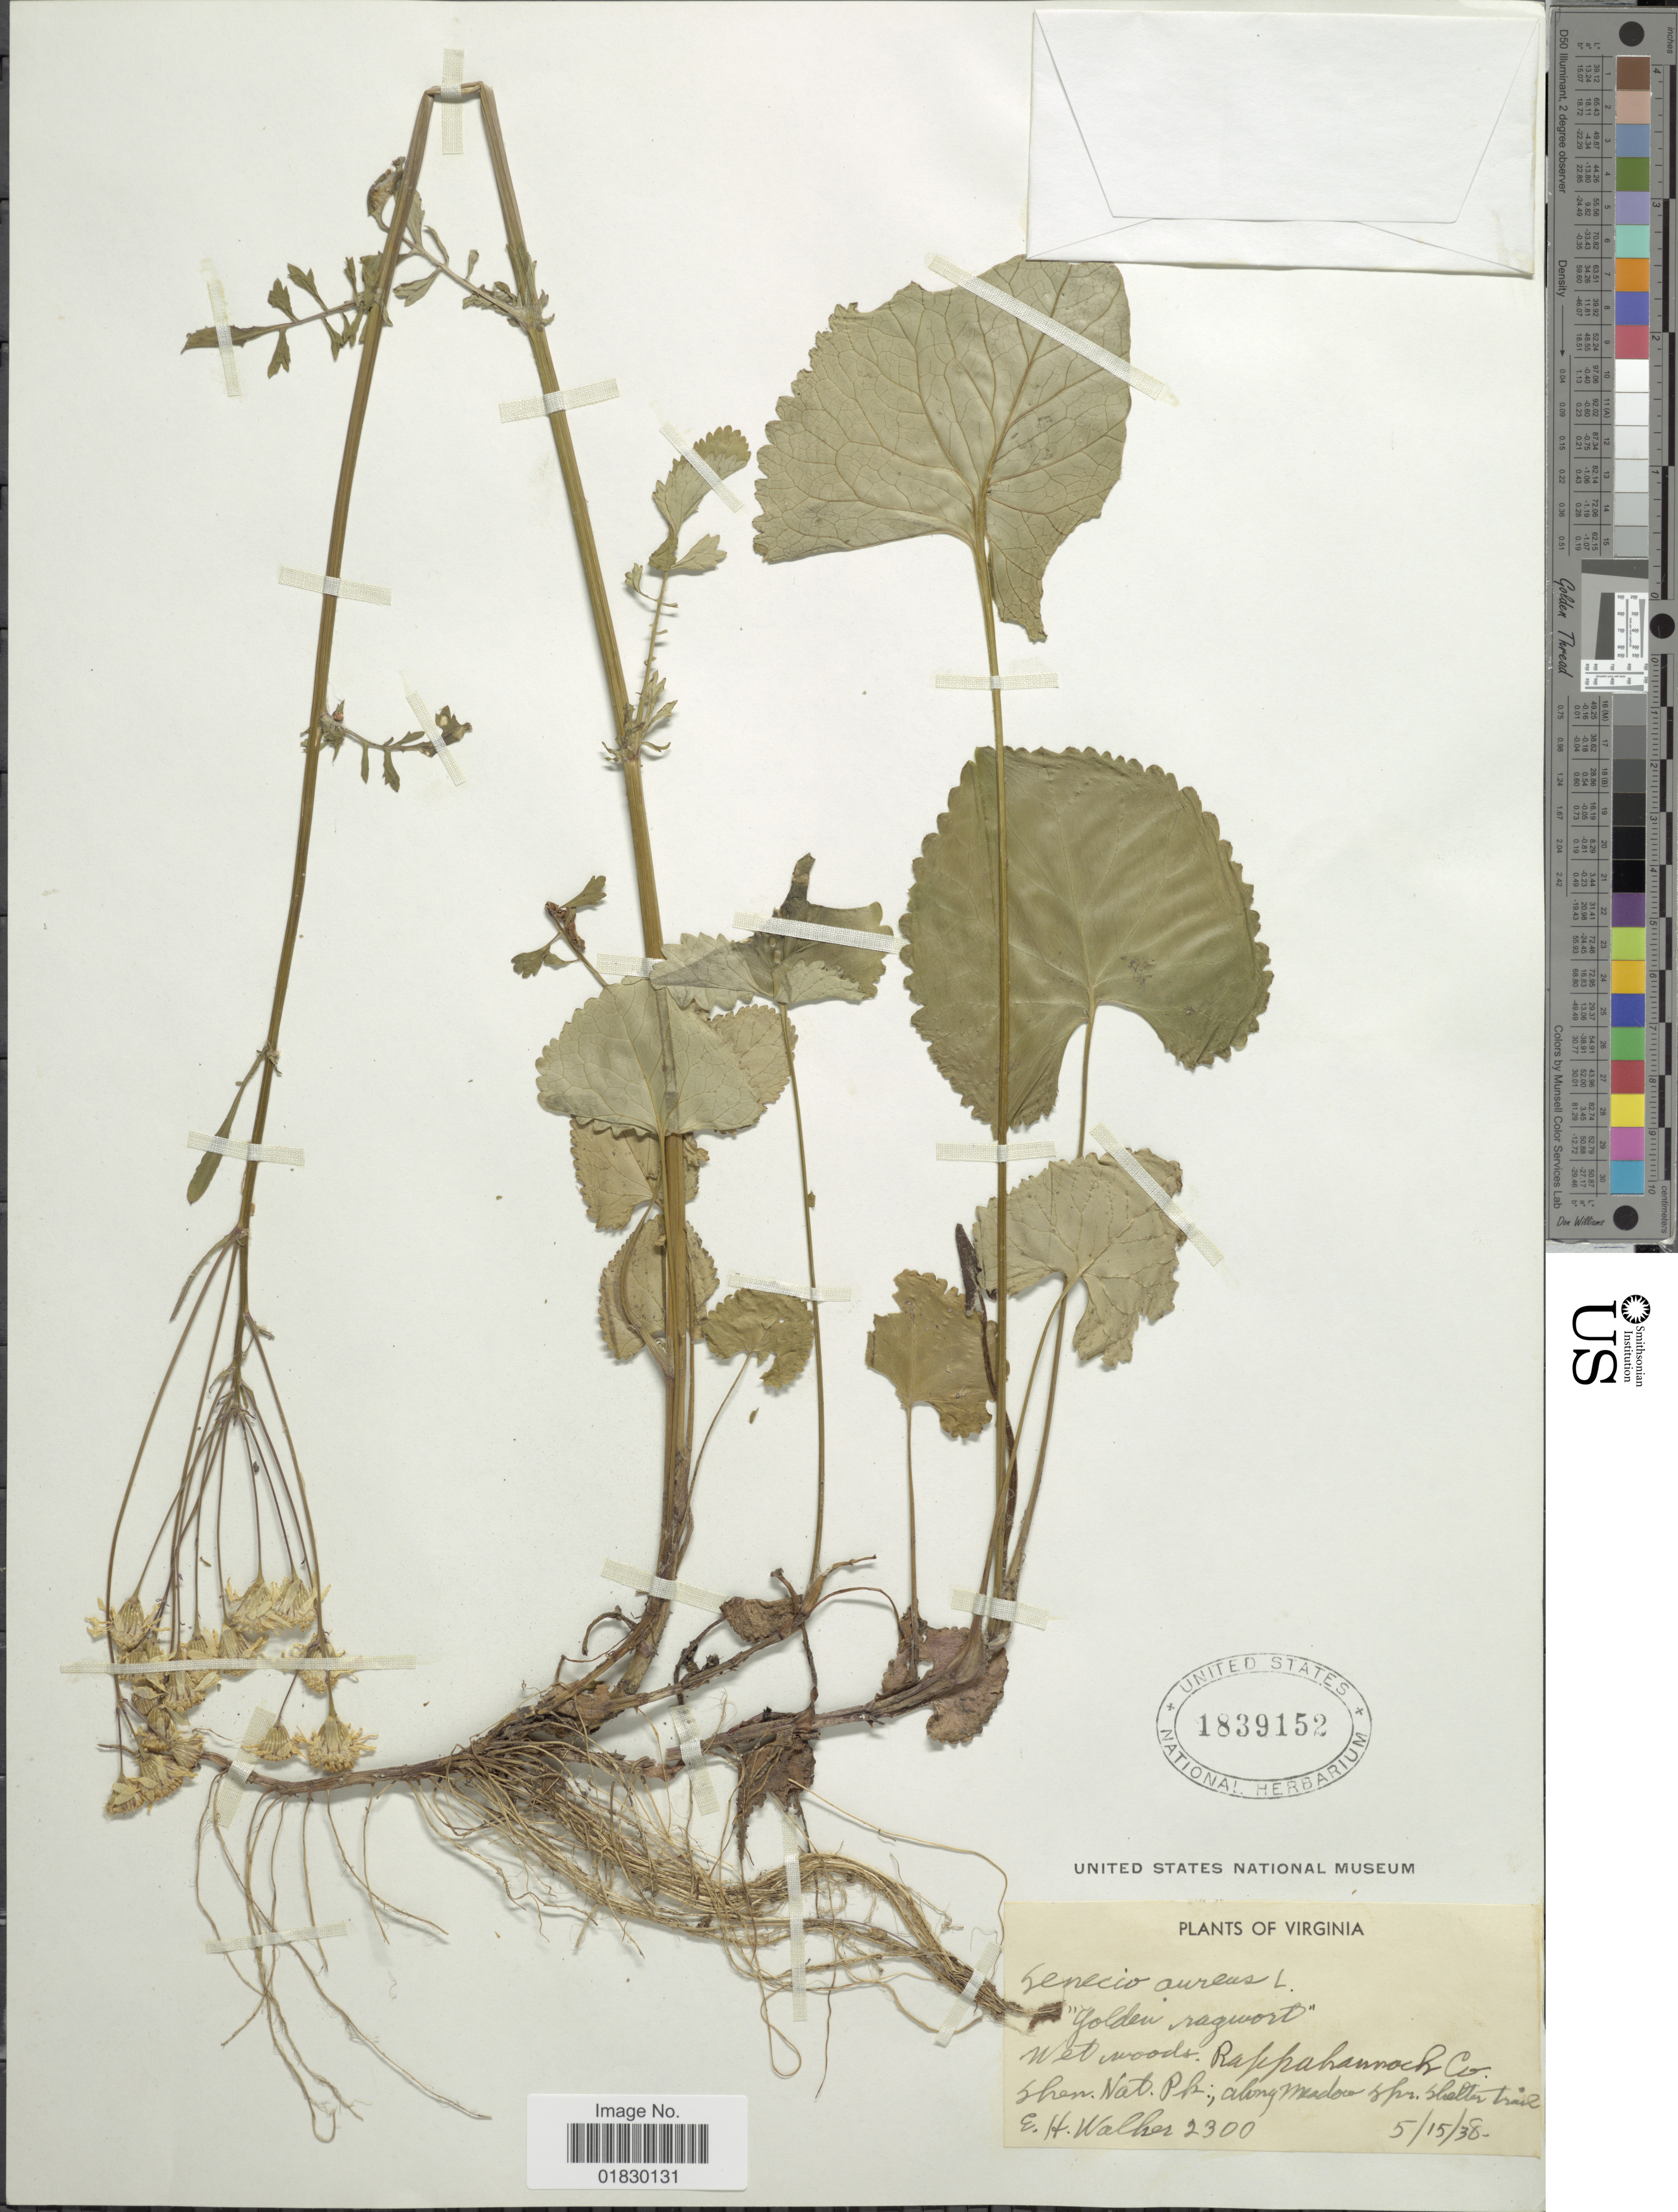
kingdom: Plantae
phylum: Tracheophyta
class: Magnoliopsida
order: Asterales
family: Asteraceae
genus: Packera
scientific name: Packera aurea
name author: (L.) Á. Löve & D. Löve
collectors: E. H. Walker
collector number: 2300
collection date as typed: Transcribed d/m/y: 15/5/38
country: United States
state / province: Virginia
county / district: Rappahannock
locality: ShenNatPk.along Meadow sprShelter trail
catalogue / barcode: US 1839152